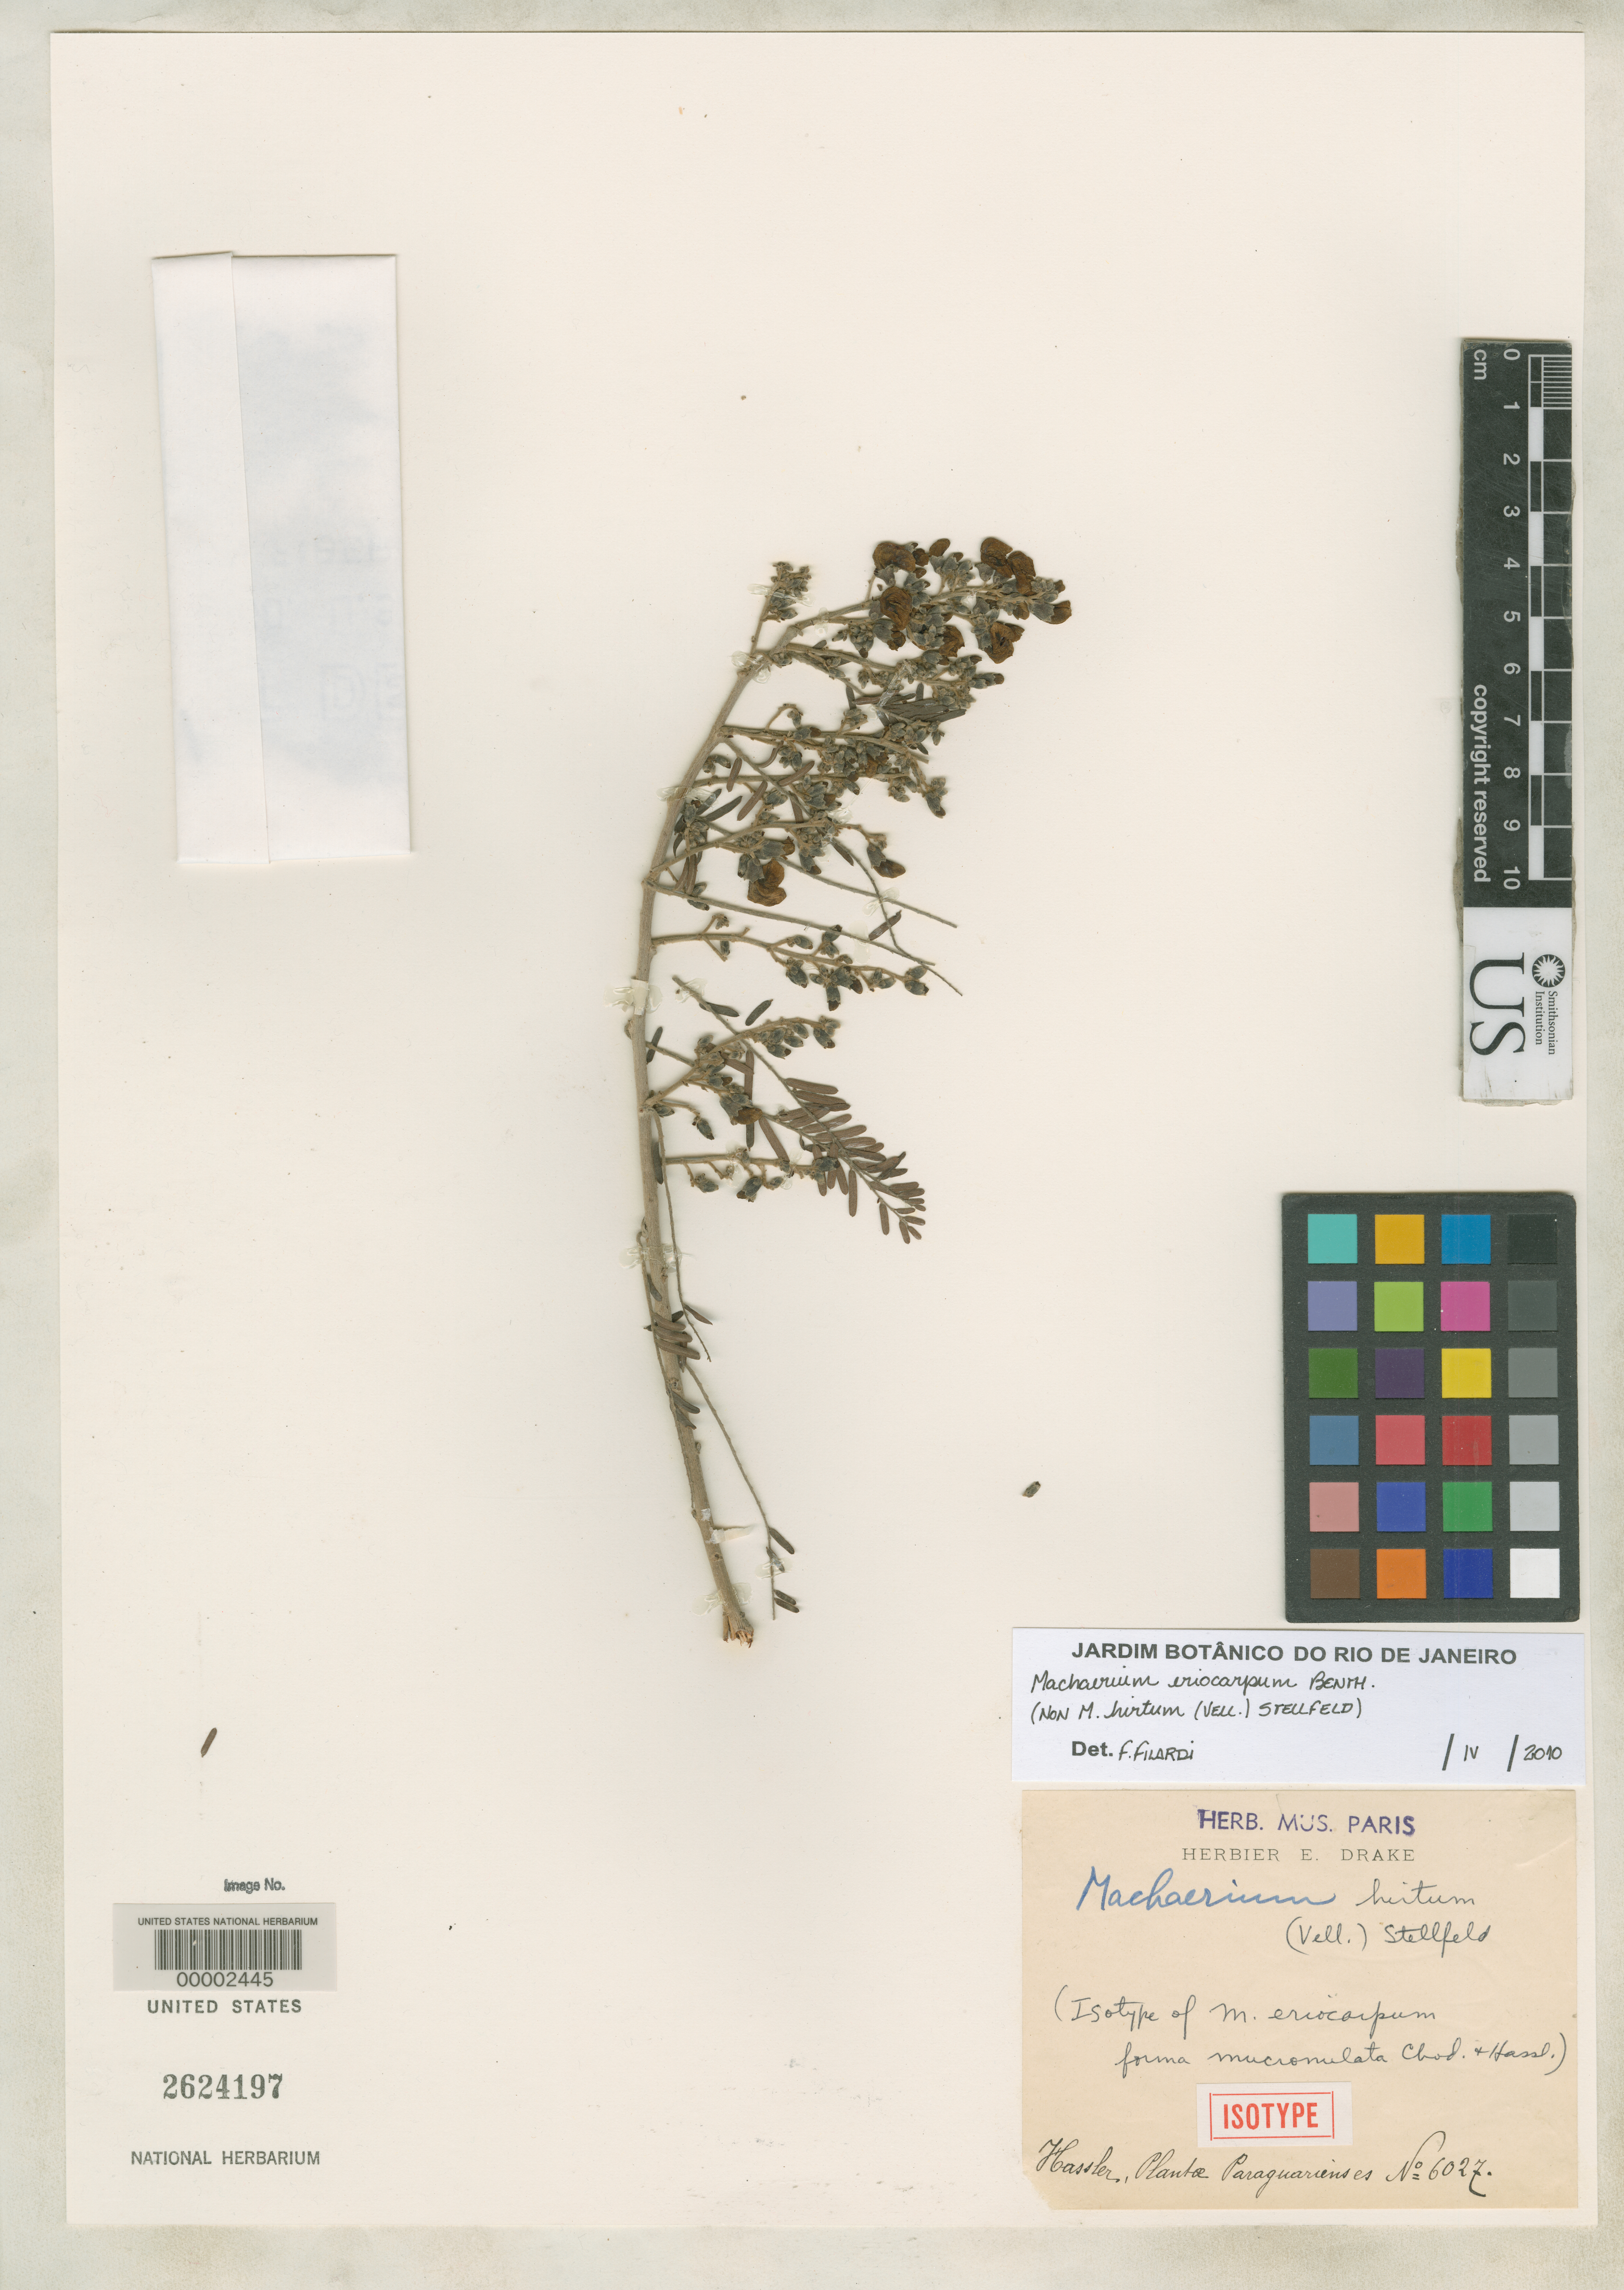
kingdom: Plantae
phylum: Tracheophyta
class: Magnoliopsida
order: Fabales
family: Fabaceae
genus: Machaerium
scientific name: Machaerium eriocarpum f. mucronulata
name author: Chodat & Hassl.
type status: Syntype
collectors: E. Hassler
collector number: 6027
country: Paraguay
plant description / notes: Protologue also cites Balansa 1932, 1932a.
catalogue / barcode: US 2624197